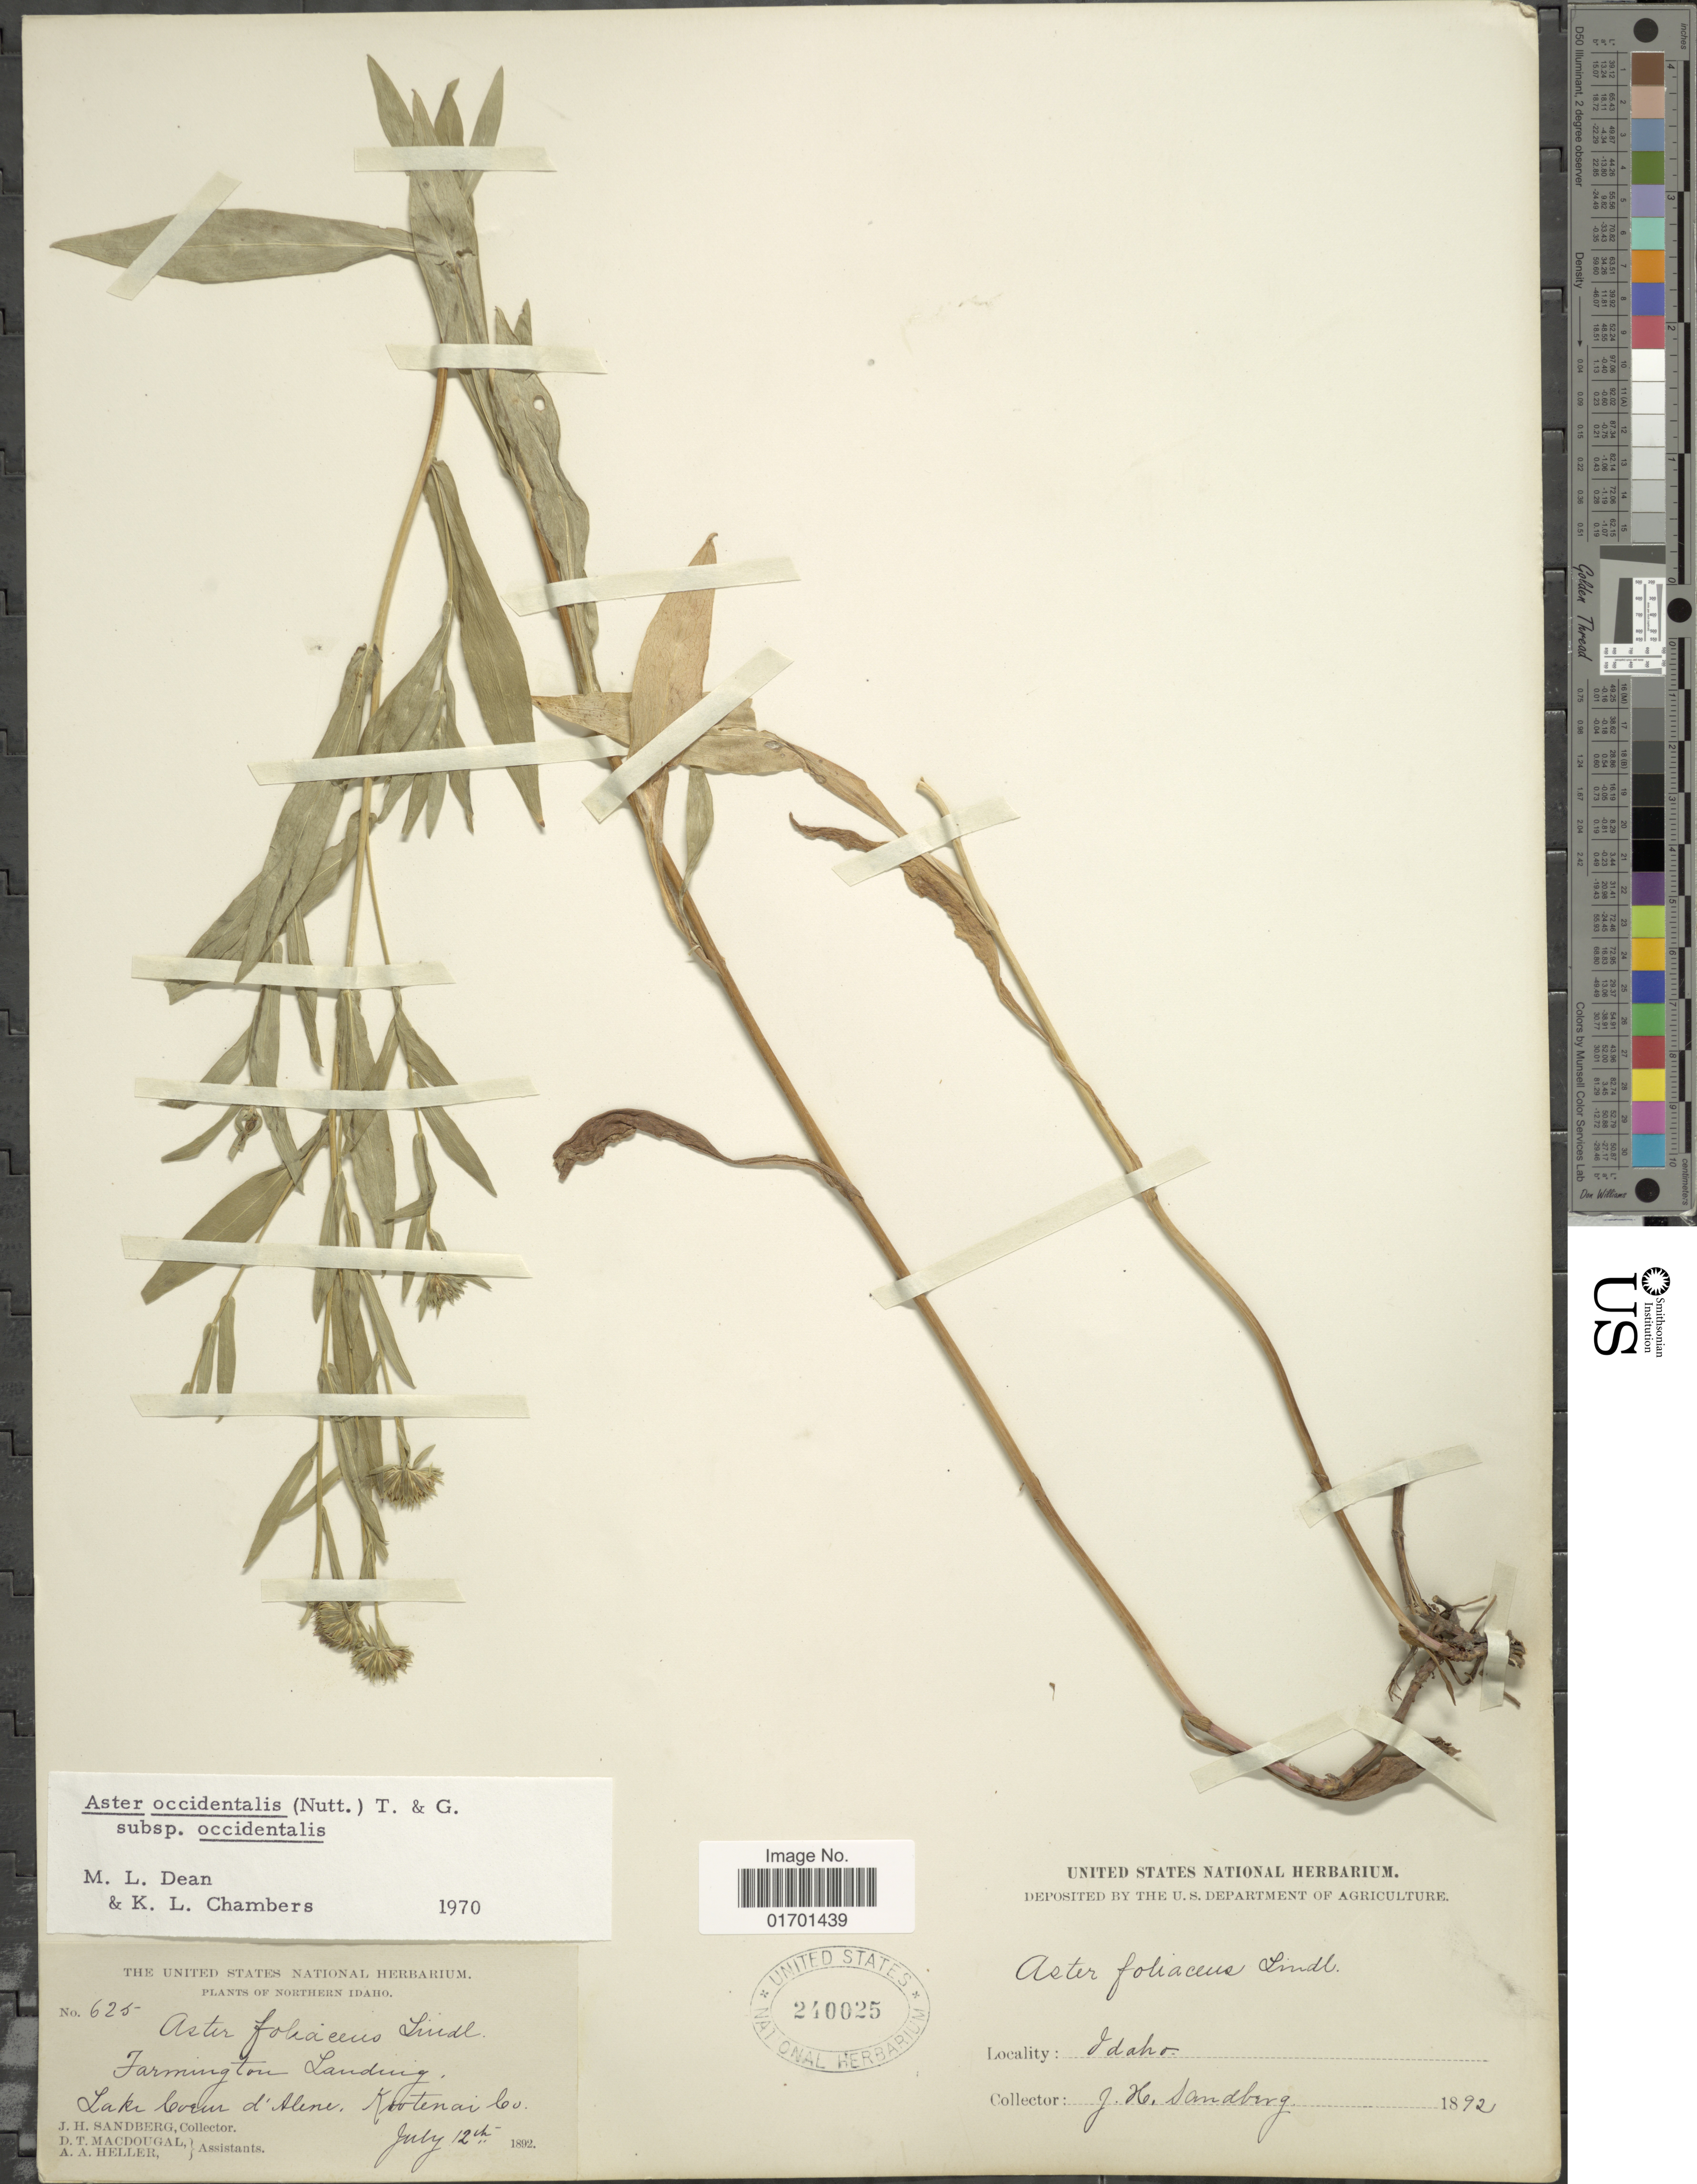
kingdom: Plantae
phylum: Tracheophyta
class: Magnoliopsida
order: Asterales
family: Asteraceae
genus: Symphyotrichum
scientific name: Symphyotrichum spathulatum var. spathulatum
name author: (Lindl.) G.L. Nesom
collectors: J. H. Sandberg, D. T. MacDougal & A. A. Heller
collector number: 625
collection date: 1892-07-12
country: United States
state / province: Idaho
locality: Northern Idaho, Farmington Landing, Lake Couer d'Allene, Kootenai Co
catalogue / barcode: US 240025